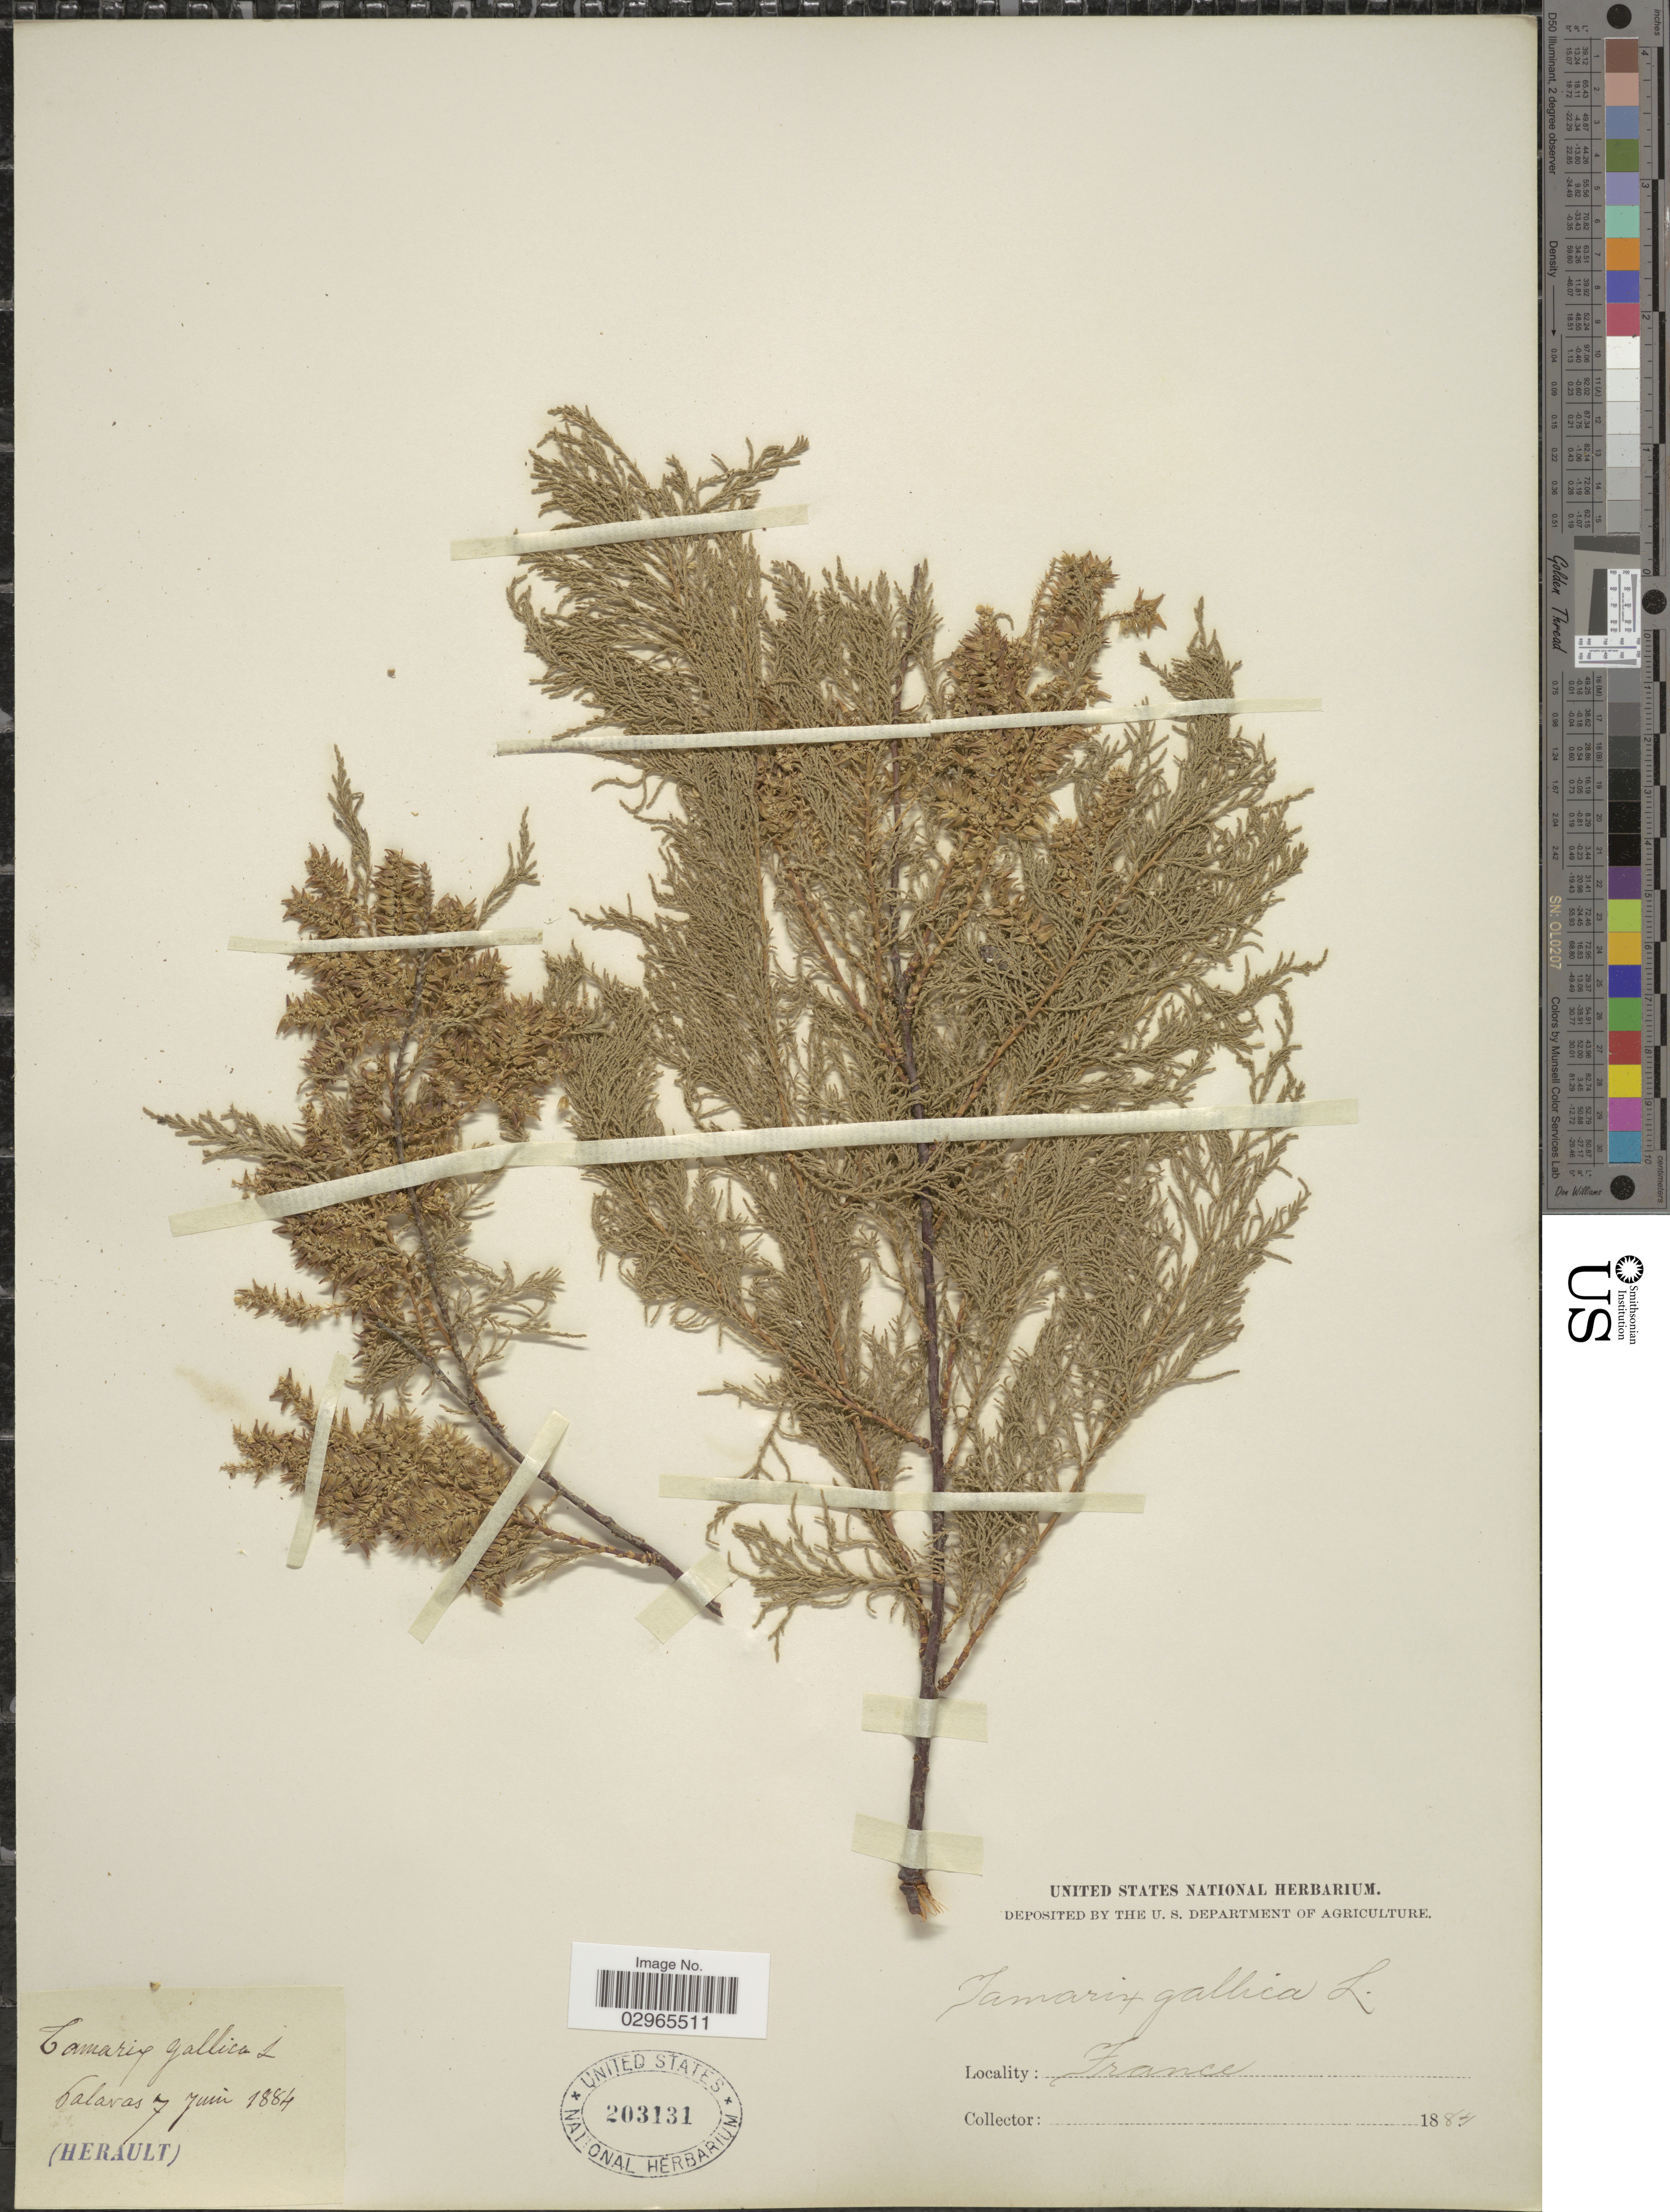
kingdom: Plantae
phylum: Tracheophyta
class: Magnoliopsida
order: Caryophyllales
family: Tamaricaceae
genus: Tamarix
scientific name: Tamarix gallica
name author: L.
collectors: ex herb. United States National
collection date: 1884-06-07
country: France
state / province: Occitanie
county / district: Hérault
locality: Galavas. (Herault).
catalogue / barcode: US 203131